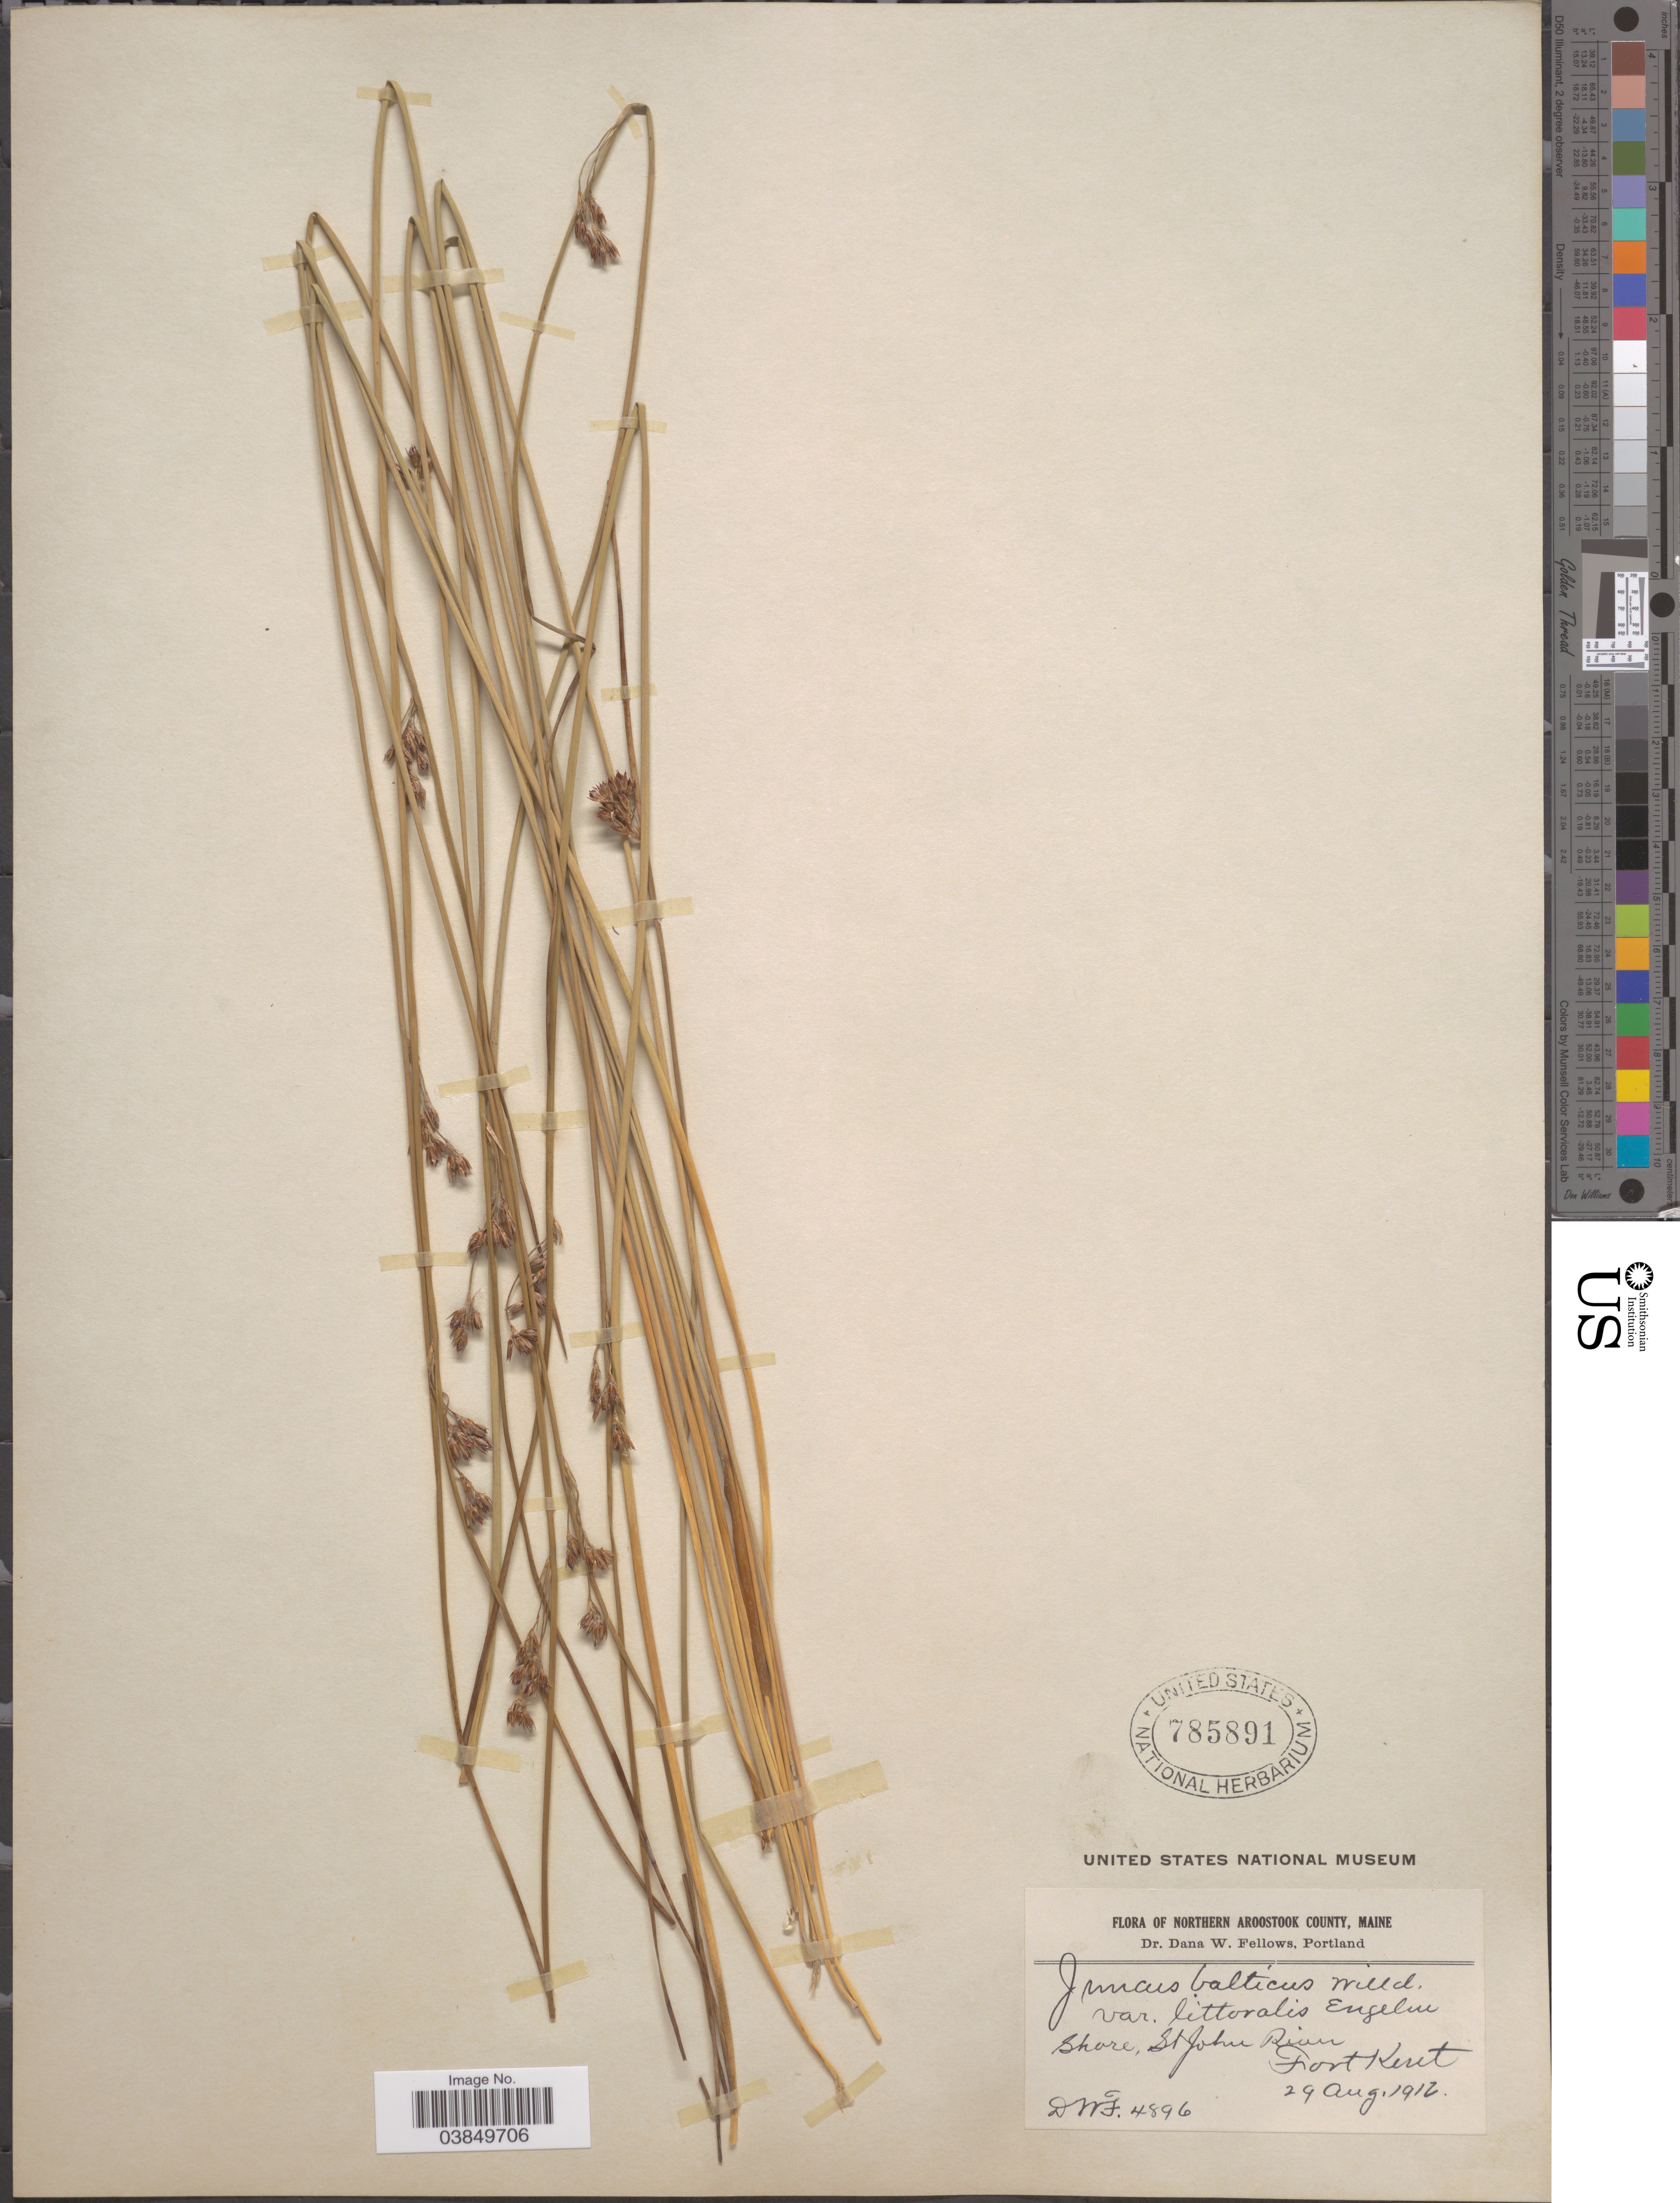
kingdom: Plantae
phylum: Tracheophyta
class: Liliopsida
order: Poales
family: Juncaceae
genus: Juncus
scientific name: Juncus balticus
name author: Willd.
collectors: D. W. Fellows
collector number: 4896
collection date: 1912-08-29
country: United States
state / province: Maine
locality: Northern Aroostook County. St. John River, Fort Keret.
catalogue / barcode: US 785891